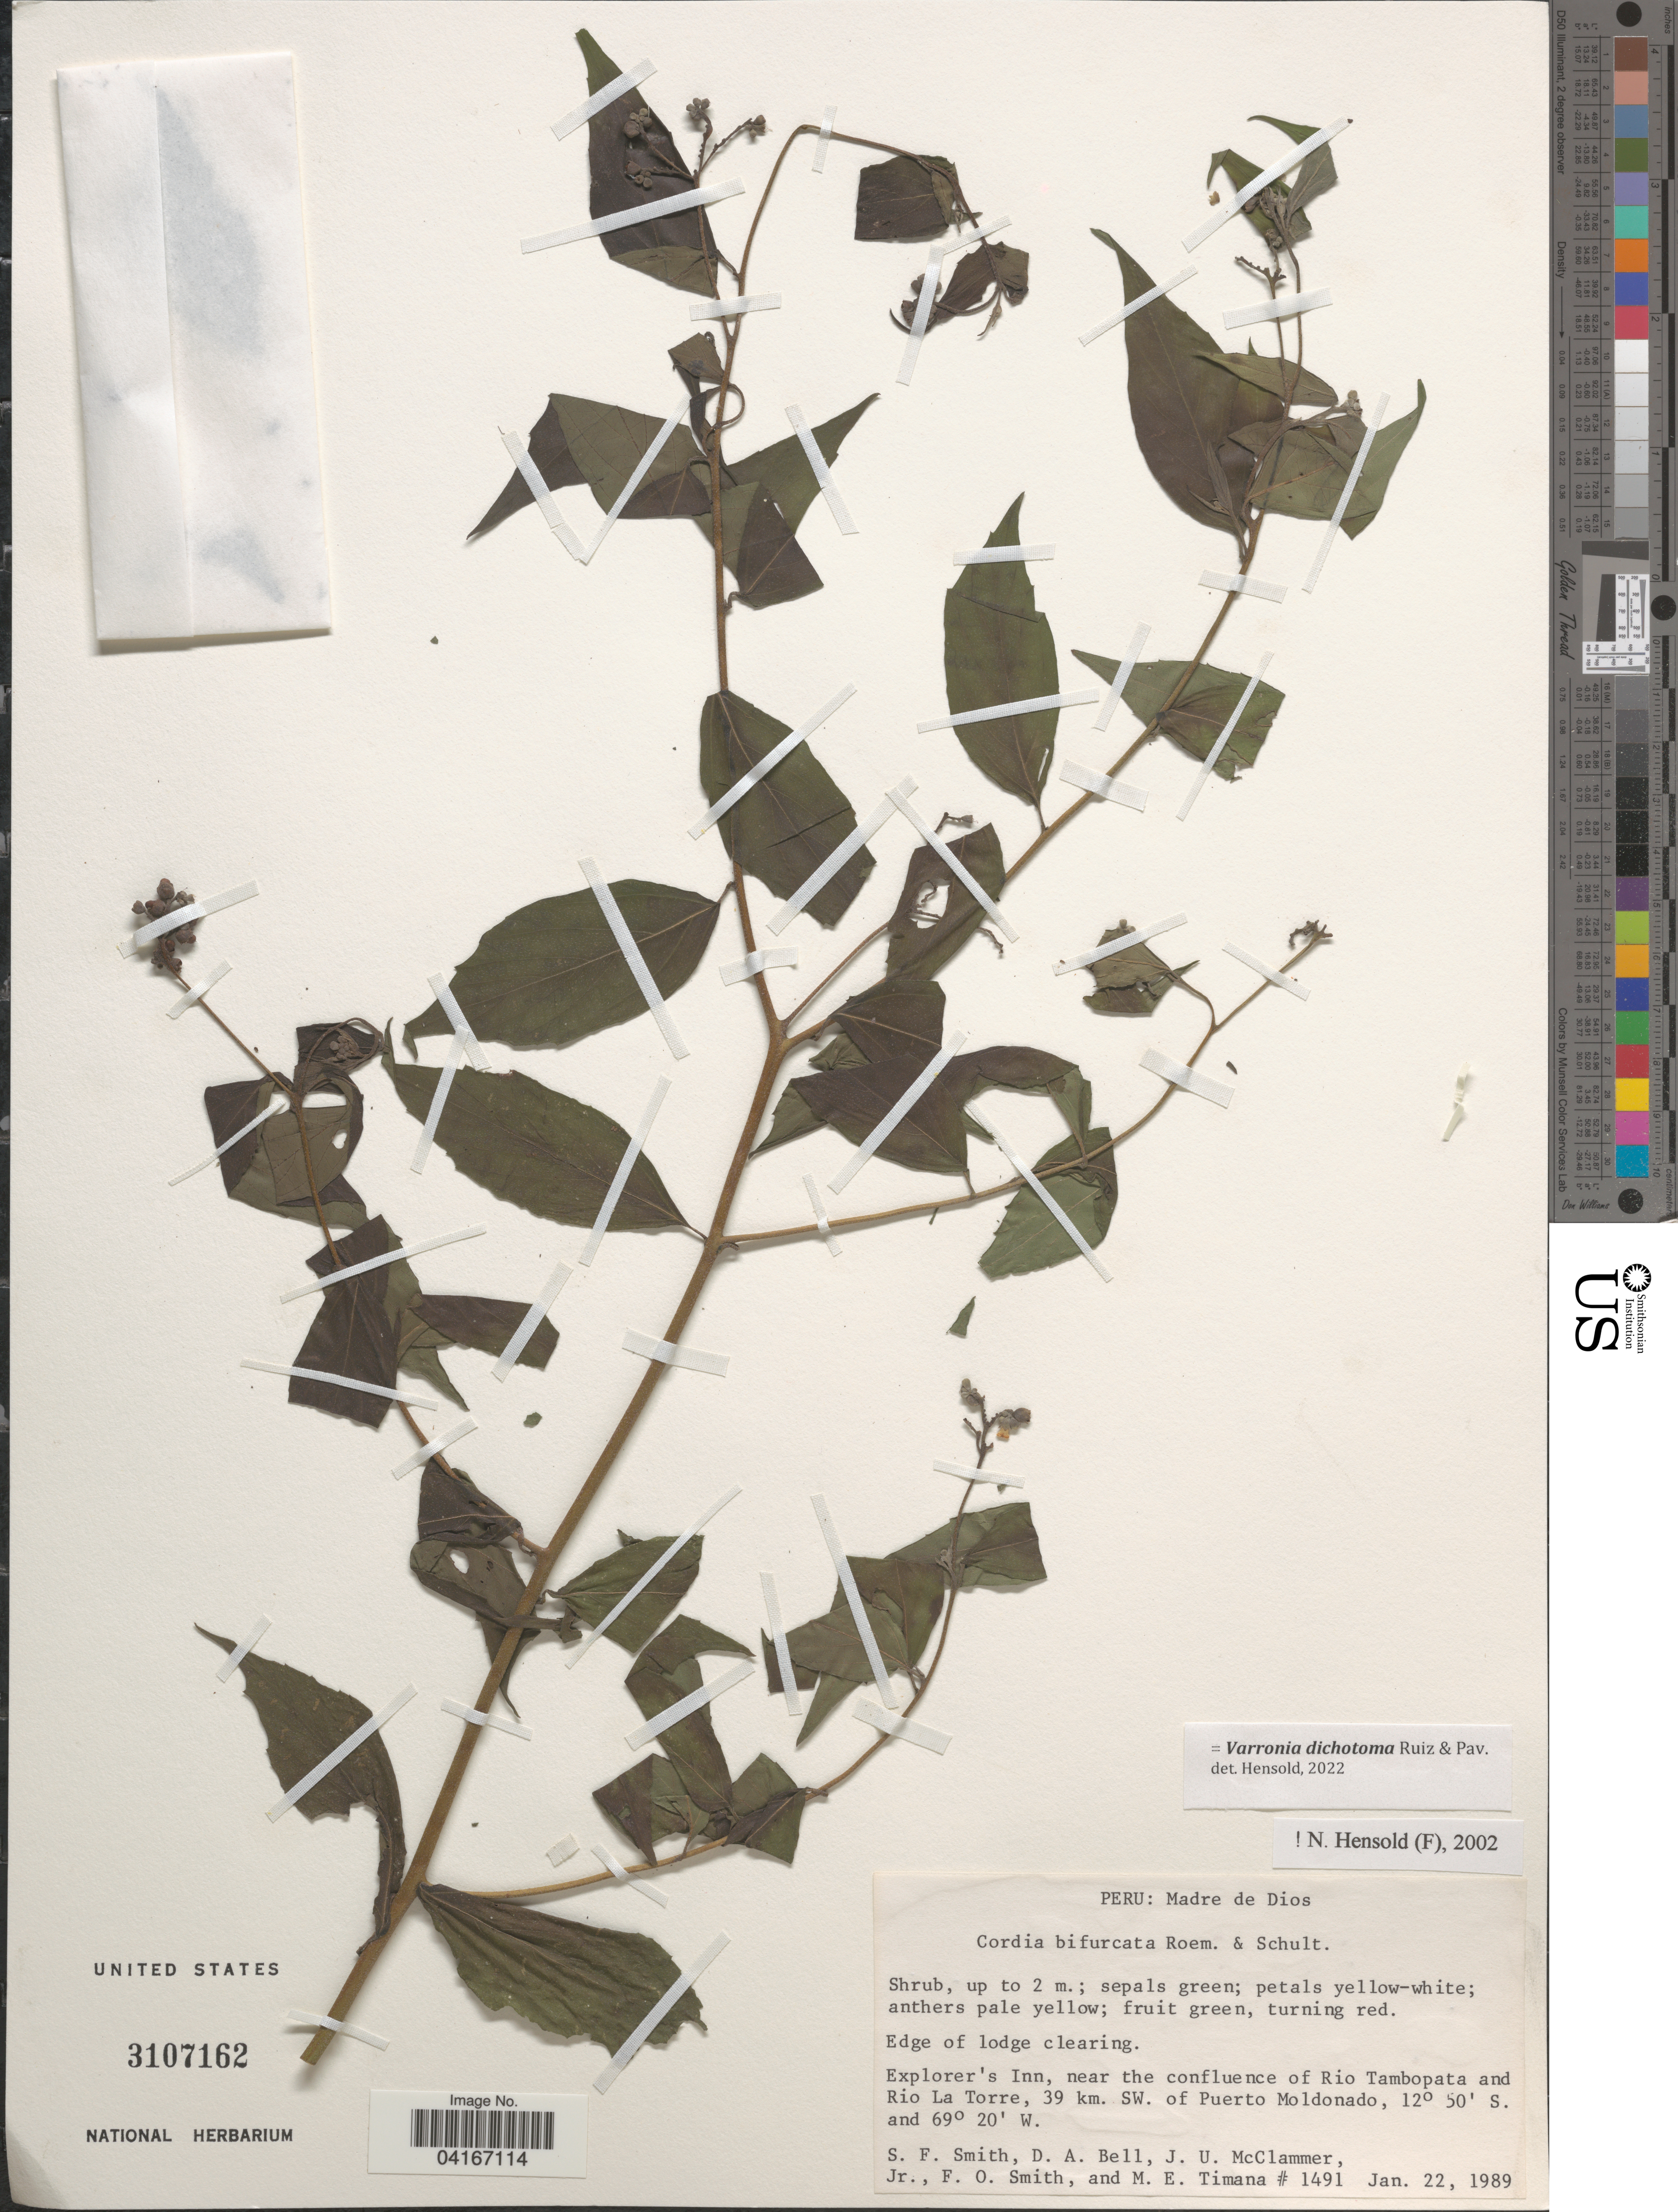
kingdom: Plantae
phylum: Tracheophyta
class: Magnoliopsida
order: Boraginales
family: Cordiaceae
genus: Varronia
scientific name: Varronia dichotoma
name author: Ruiz & Pav.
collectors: S.F. Smith, D. A. Bell, J. McClammer Jr. & F. Smith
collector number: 1491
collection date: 1989-01-22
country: Peru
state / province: Madre de Dios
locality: Explorer's Inn, near the confluence of Rio Tambopata and Rio La Torre, 39 km. SW. of Puerto Moldonado.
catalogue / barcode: US 3107162